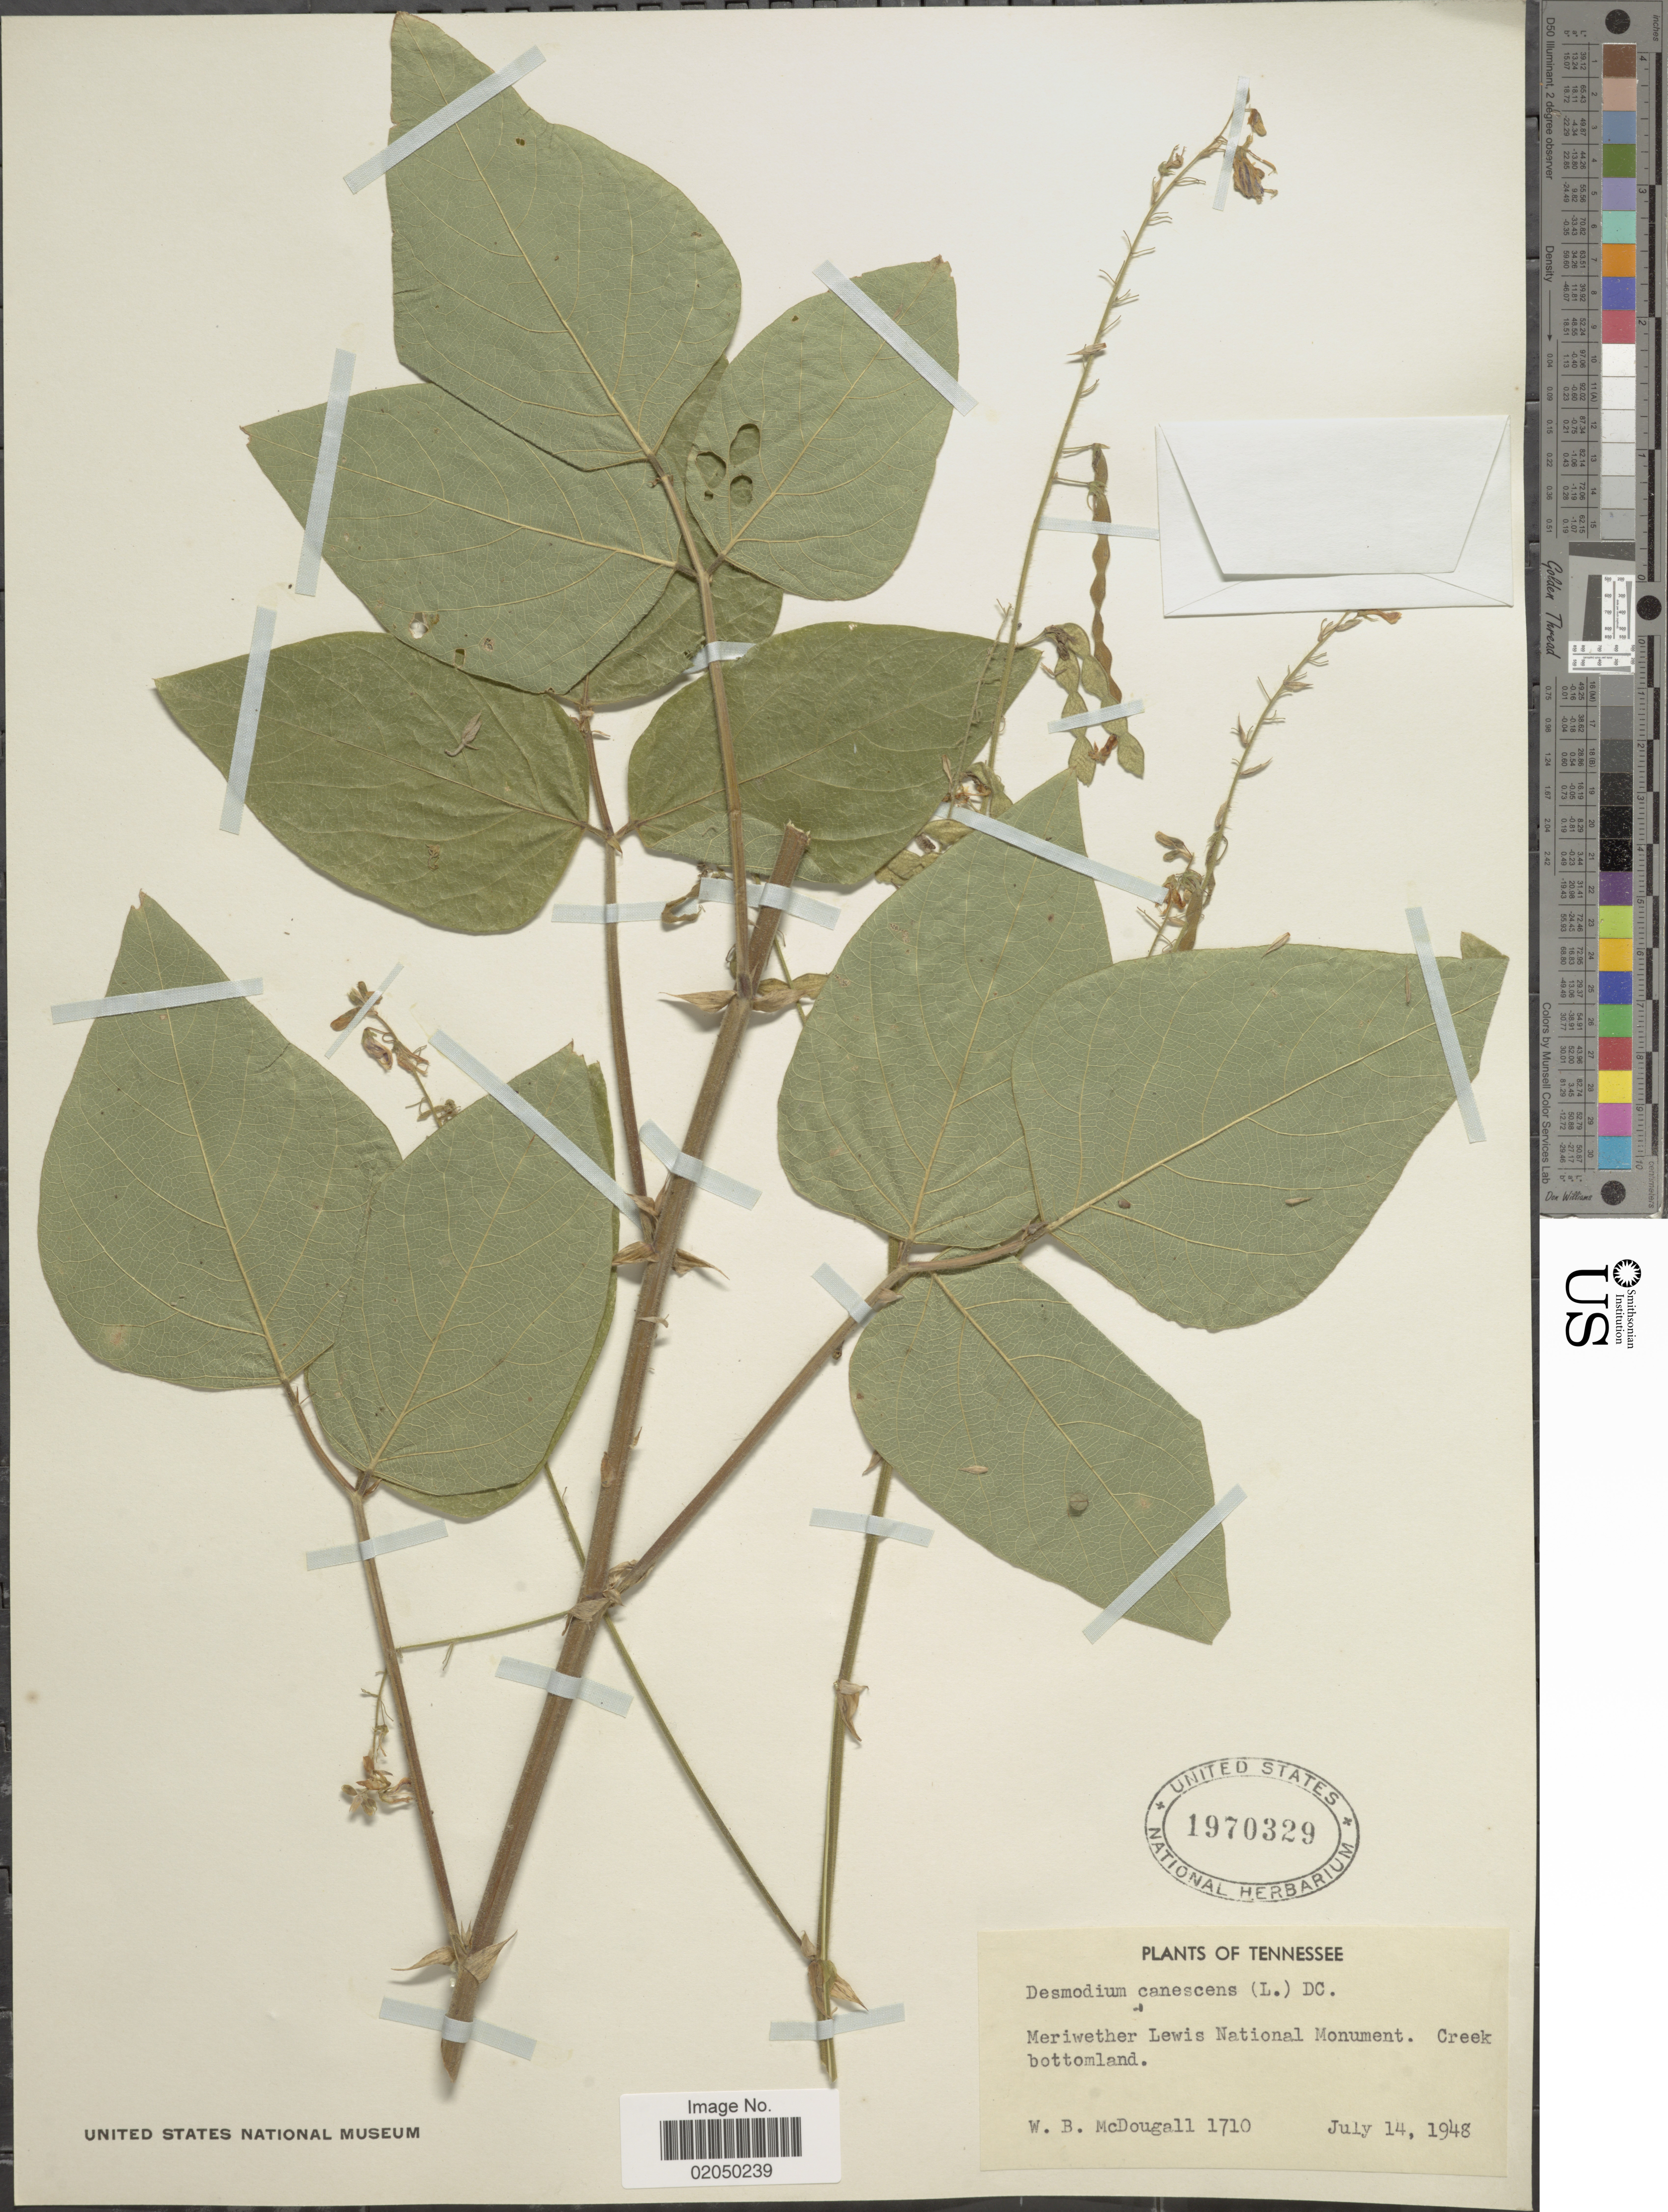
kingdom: Plantae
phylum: Tracheophyta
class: Magnoliopsida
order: Fabales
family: Fabaceae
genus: Desmodium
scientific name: Desmodium canescens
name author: (L.) DC.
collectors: W. B. McDougall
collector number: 1710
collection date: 1948-07-14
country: United States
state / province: Tennessee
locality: Meriwether Lewis National Monument. Creek bottomland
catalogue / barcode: US 1970329